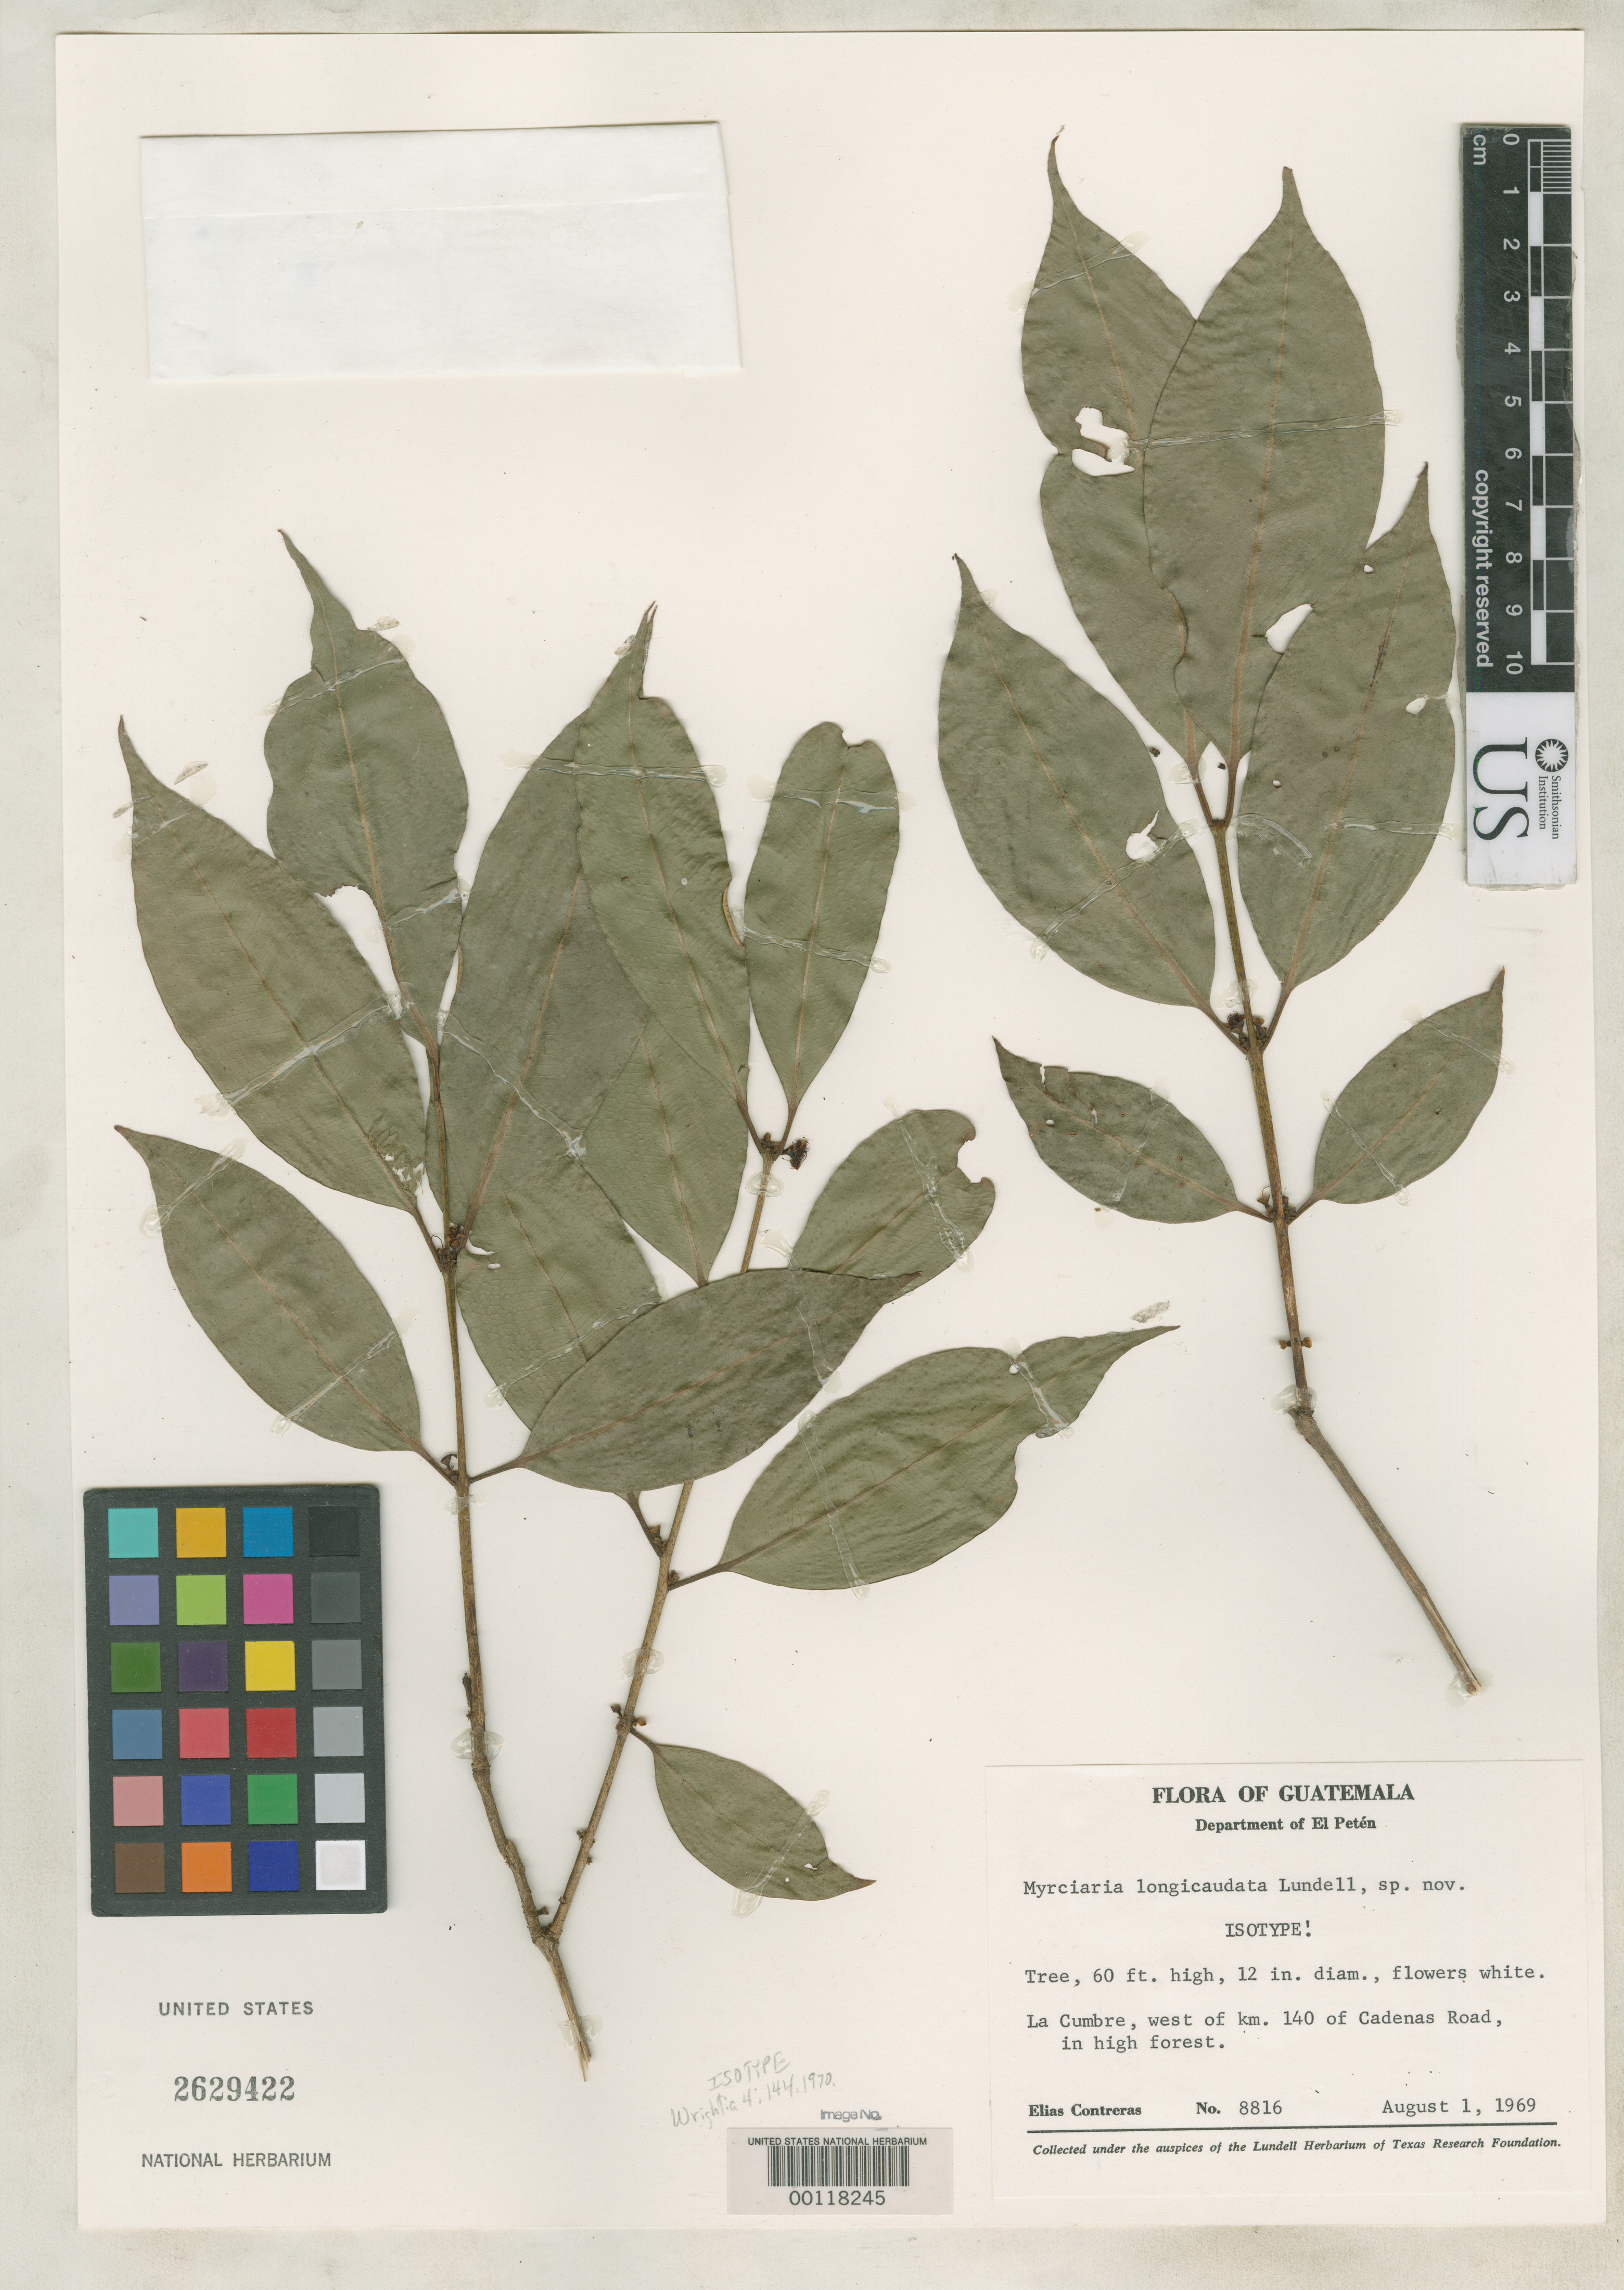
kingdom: Plantae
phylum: Tracheophyta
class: Magnoliopsida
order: Myrtales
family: Myrtaceae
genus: Myrciaria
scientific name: Myrciaria longicaudata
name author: Lundell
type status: Isotype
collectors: E. Contreras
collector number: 8816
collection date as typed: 01 Aug 1969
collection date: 1969-08-01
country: Guatemala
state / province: El Petén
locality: La Cumbre.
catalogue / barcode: US 2629422